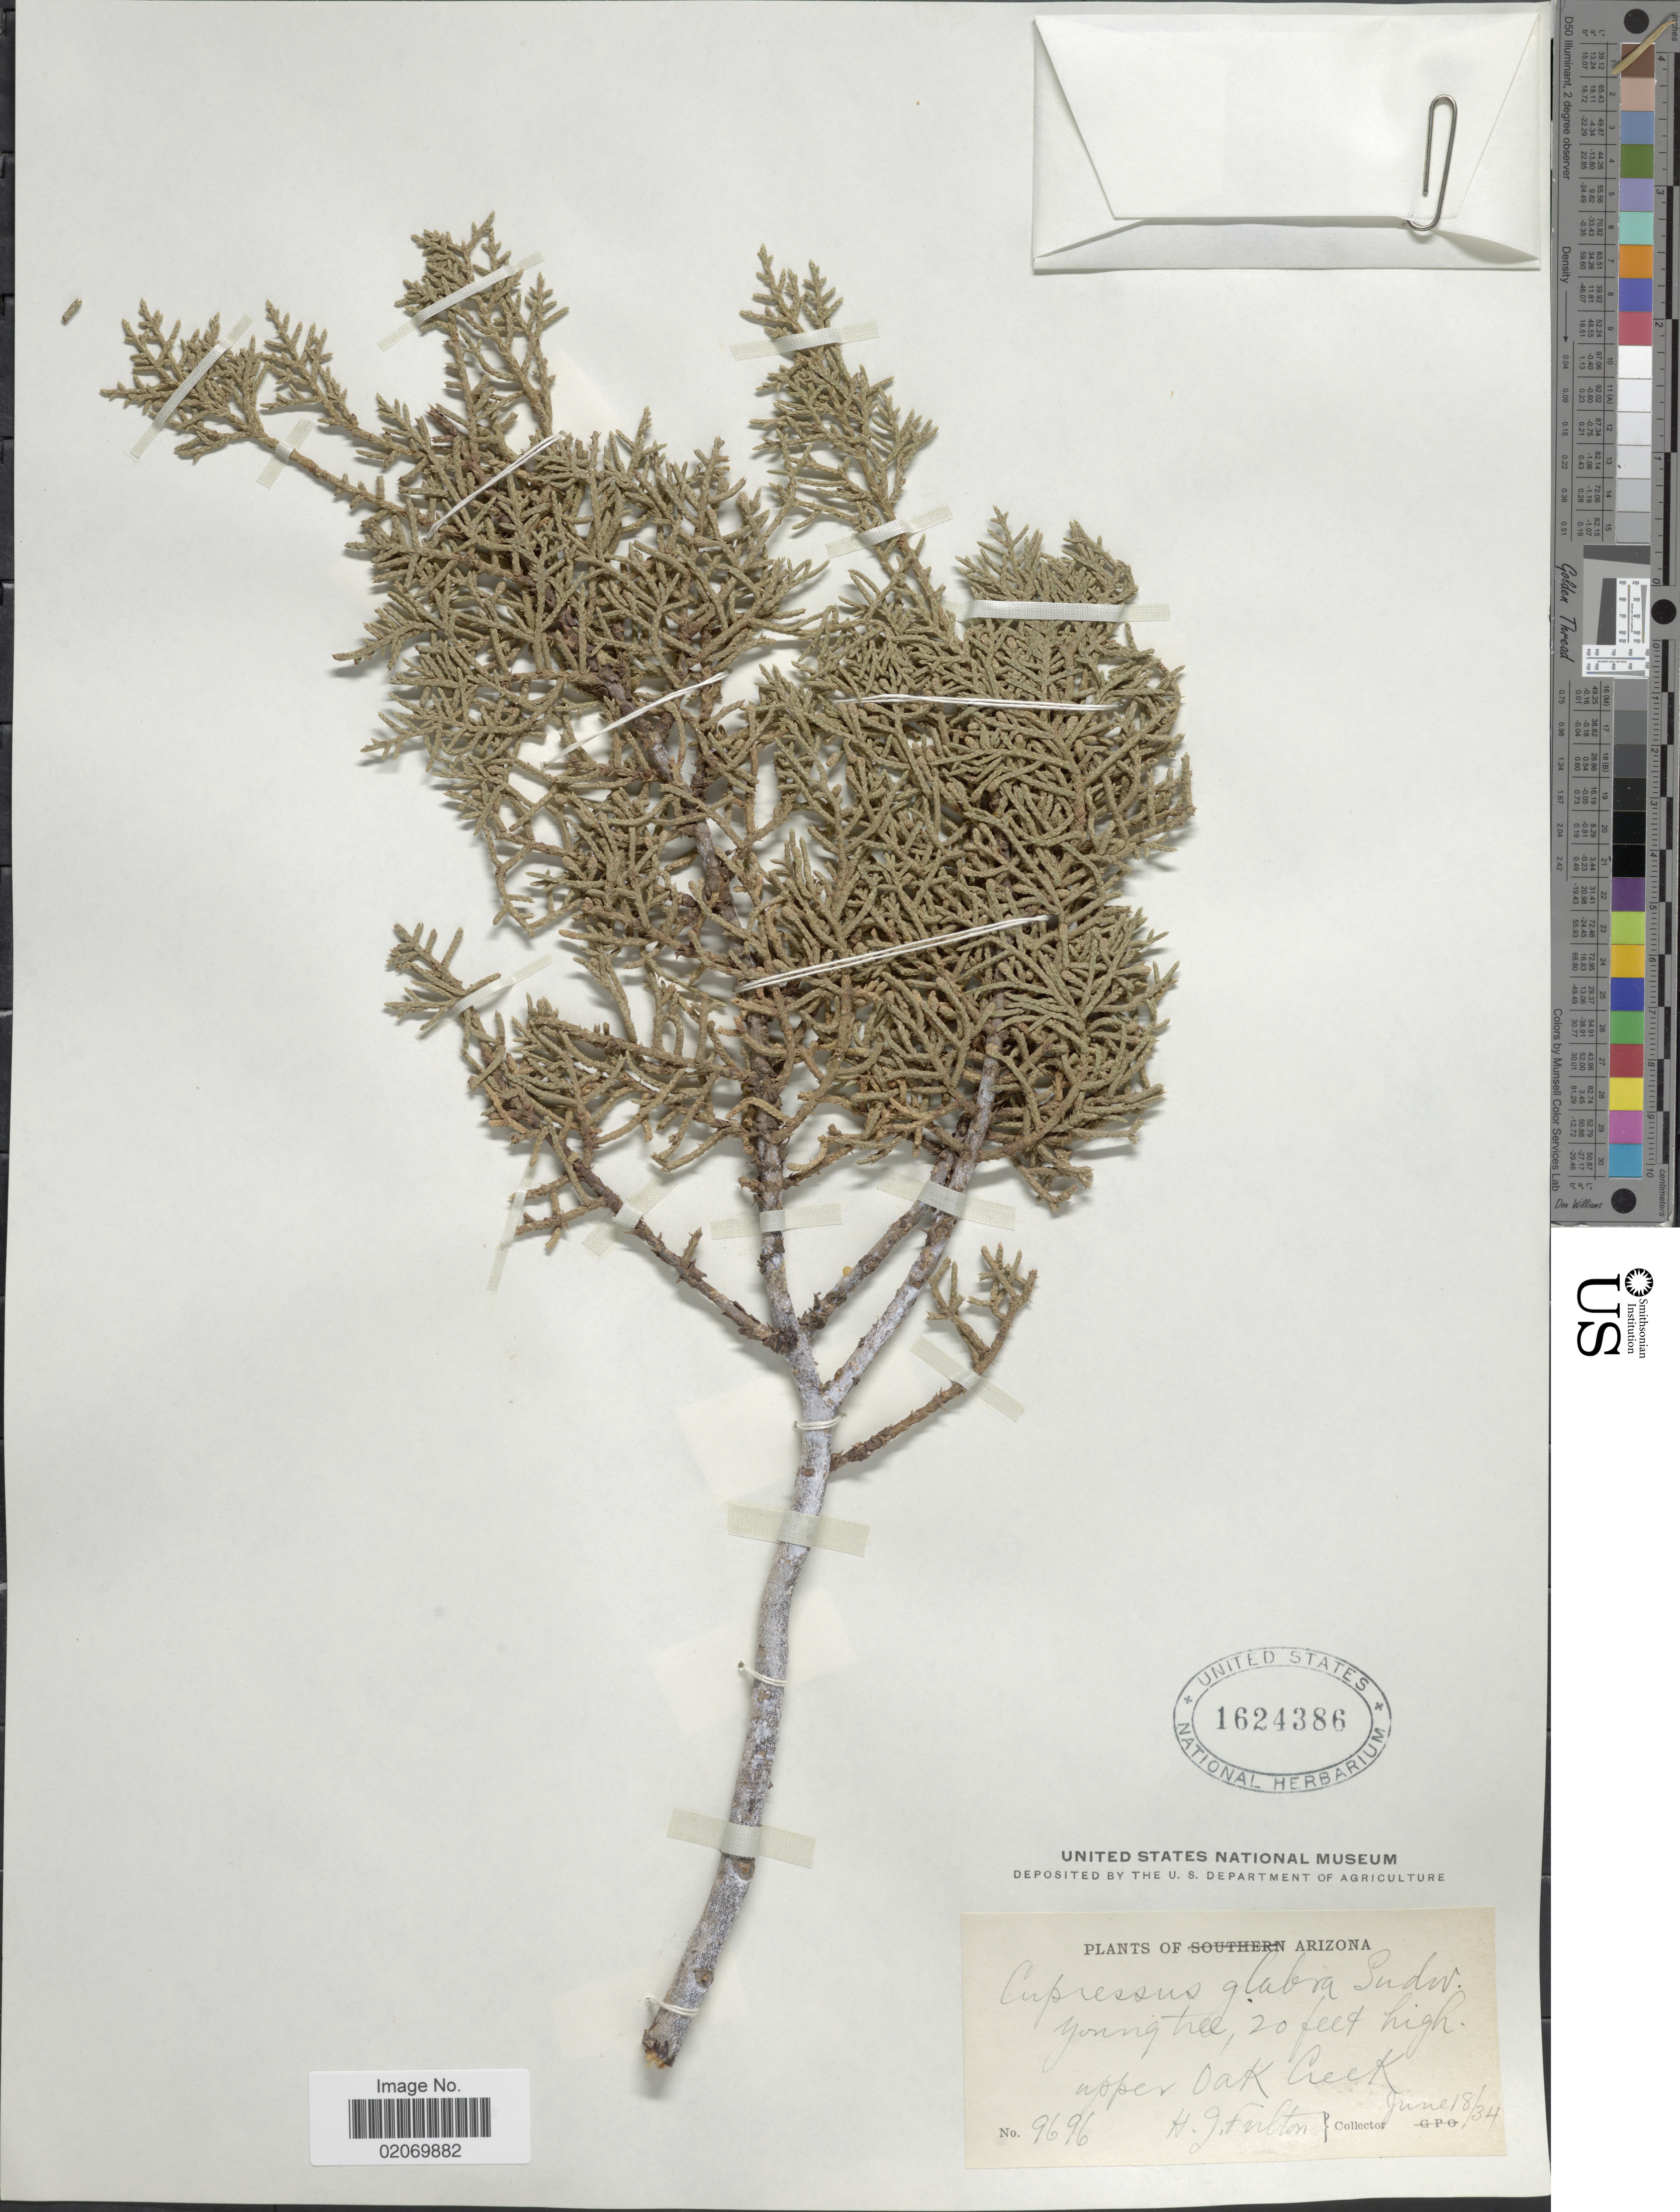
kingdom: Plantae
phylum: Tracheophyta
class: Pinopsida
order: Pinales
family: Cupressaceae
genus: Hesperocyparis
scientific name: Hesperocyparis glabra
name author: (Sudw.) Bartel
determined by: (US) Smithsonian Institution - National Museum of Natural History - Department of Botany (UNITED STATES)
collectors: H. Fulton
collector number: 9696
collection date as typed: Transcribed d/m/y: 18/6/34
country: United States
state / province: Arizona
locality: Upper Oak Creek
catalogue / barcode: US 1624386